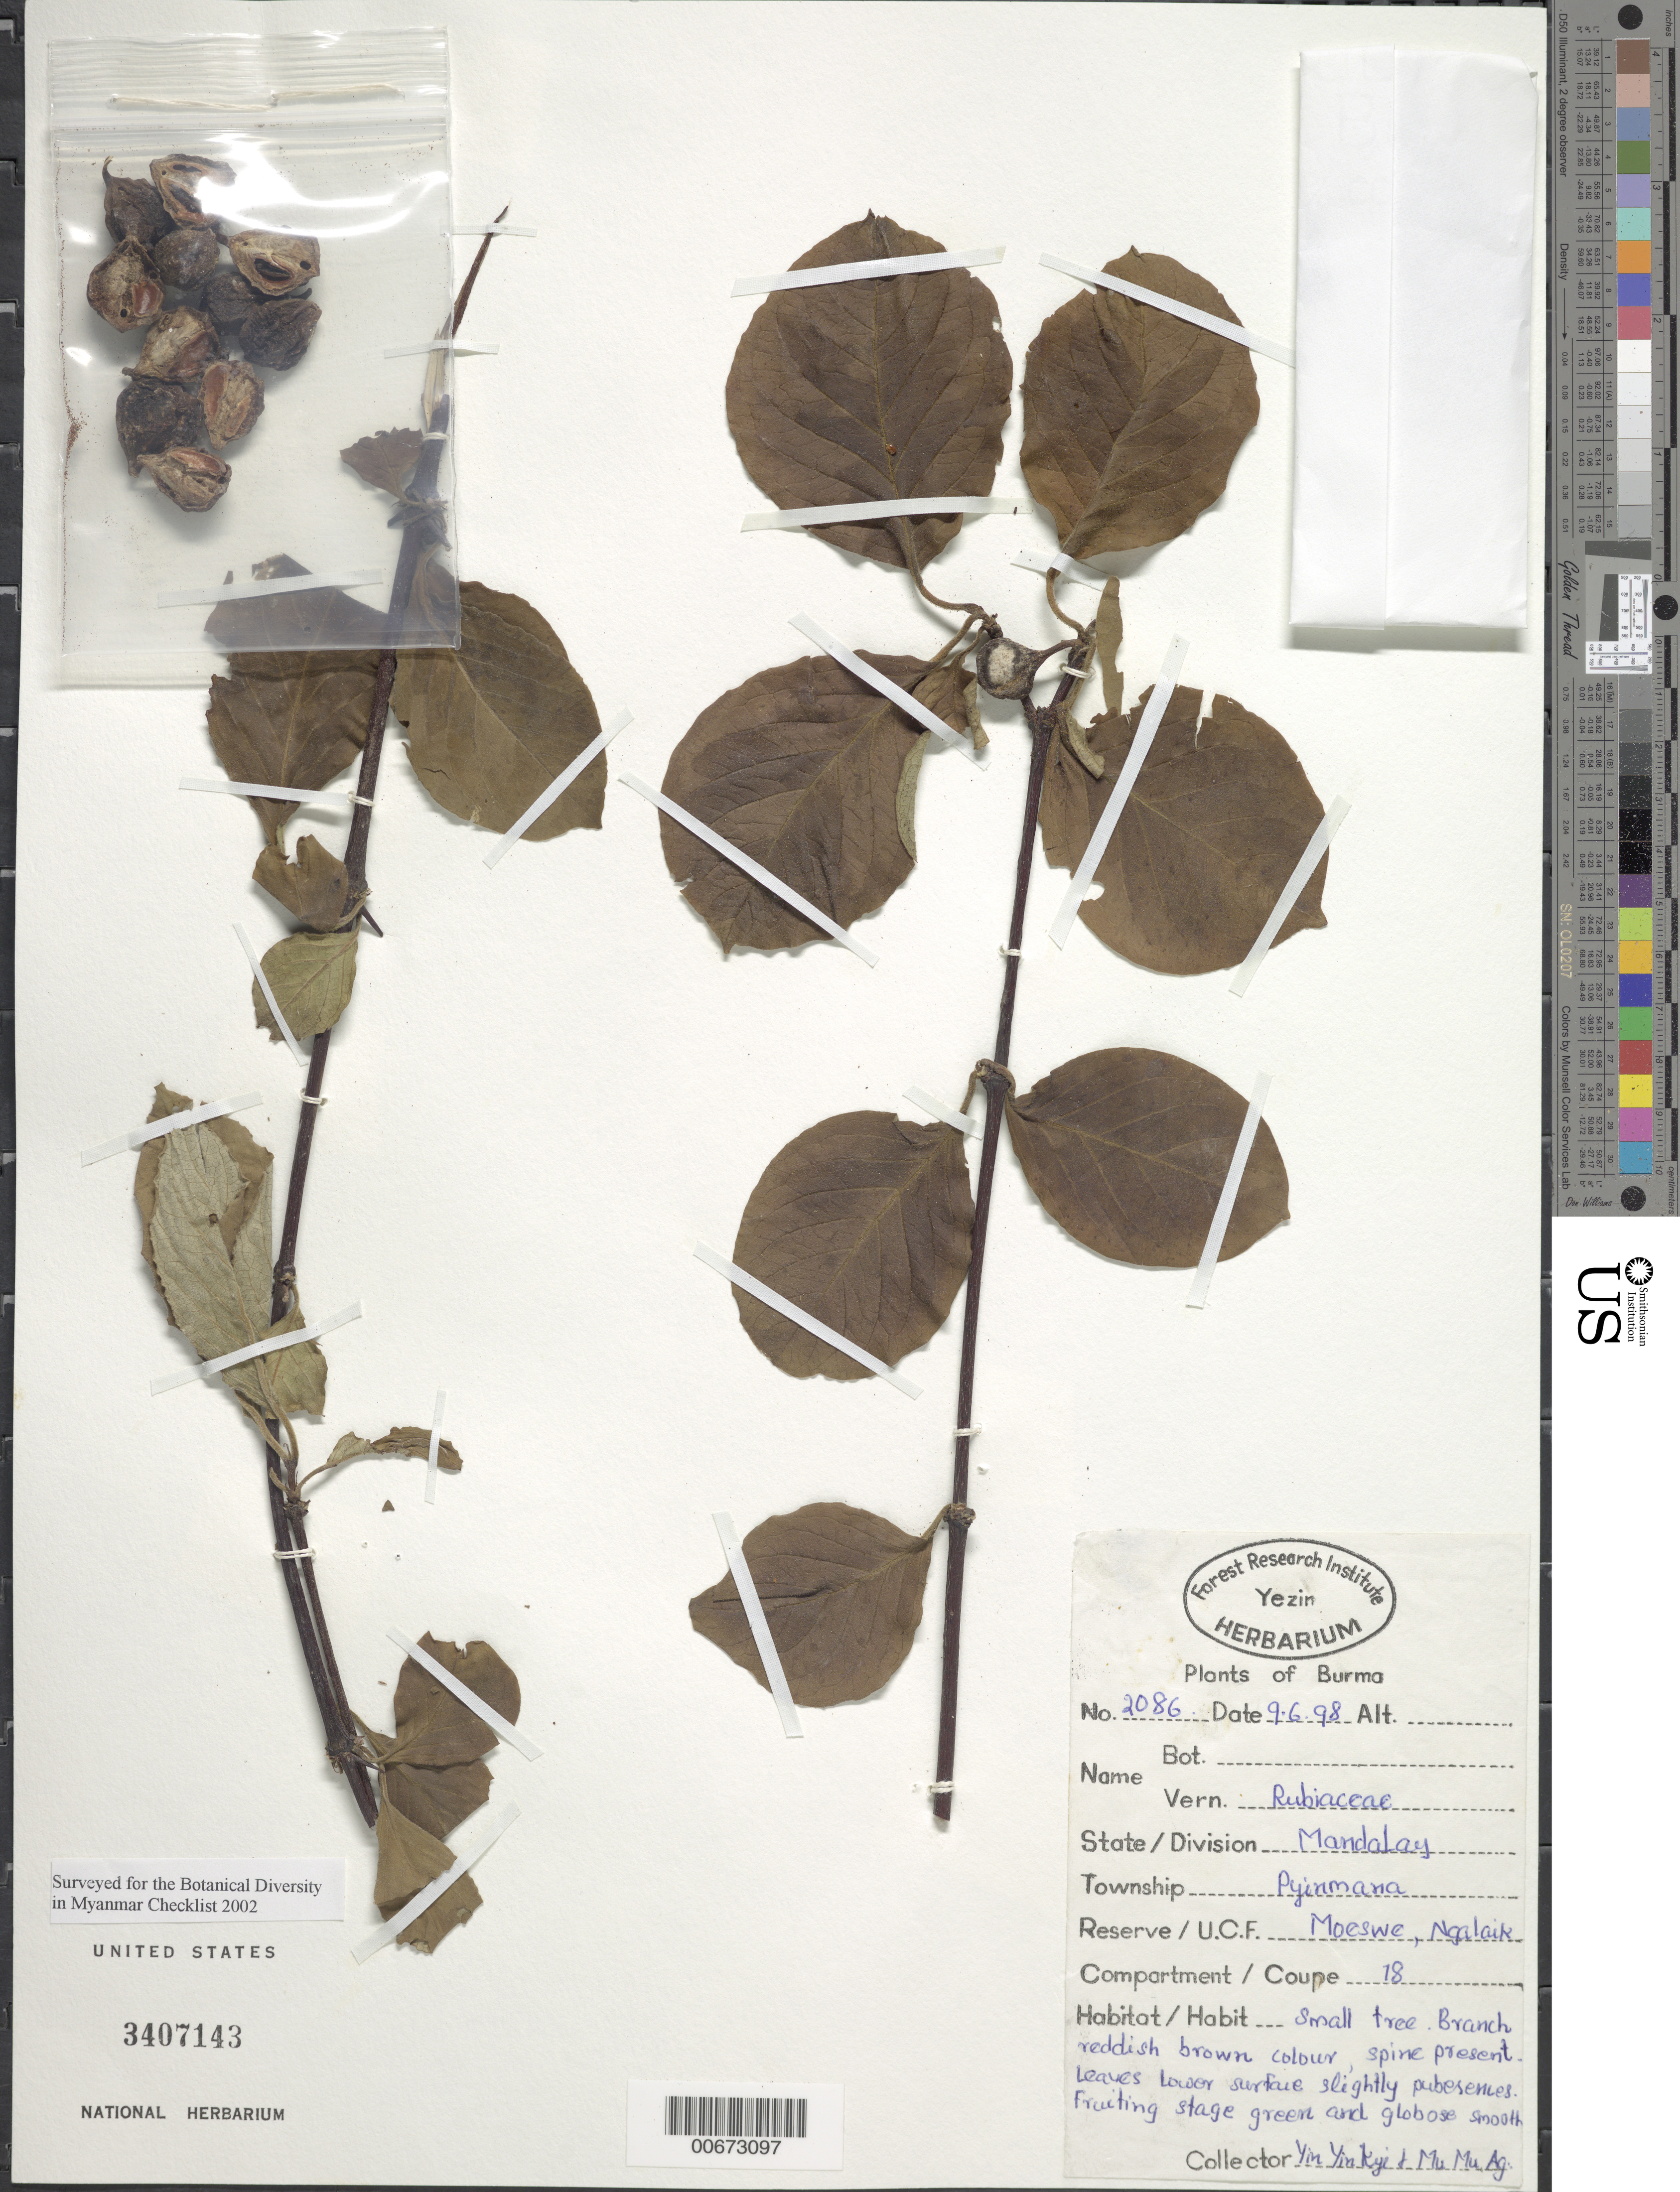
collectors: Kyi, Y.Y. & Mu Mu Aung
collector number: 2086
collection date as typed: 09 Jun 1998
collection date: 1998-06-09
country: Myanmar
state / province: Mandalay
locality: Pyinmana, Moeswe, Ngalaik.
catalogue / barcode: US 3407143